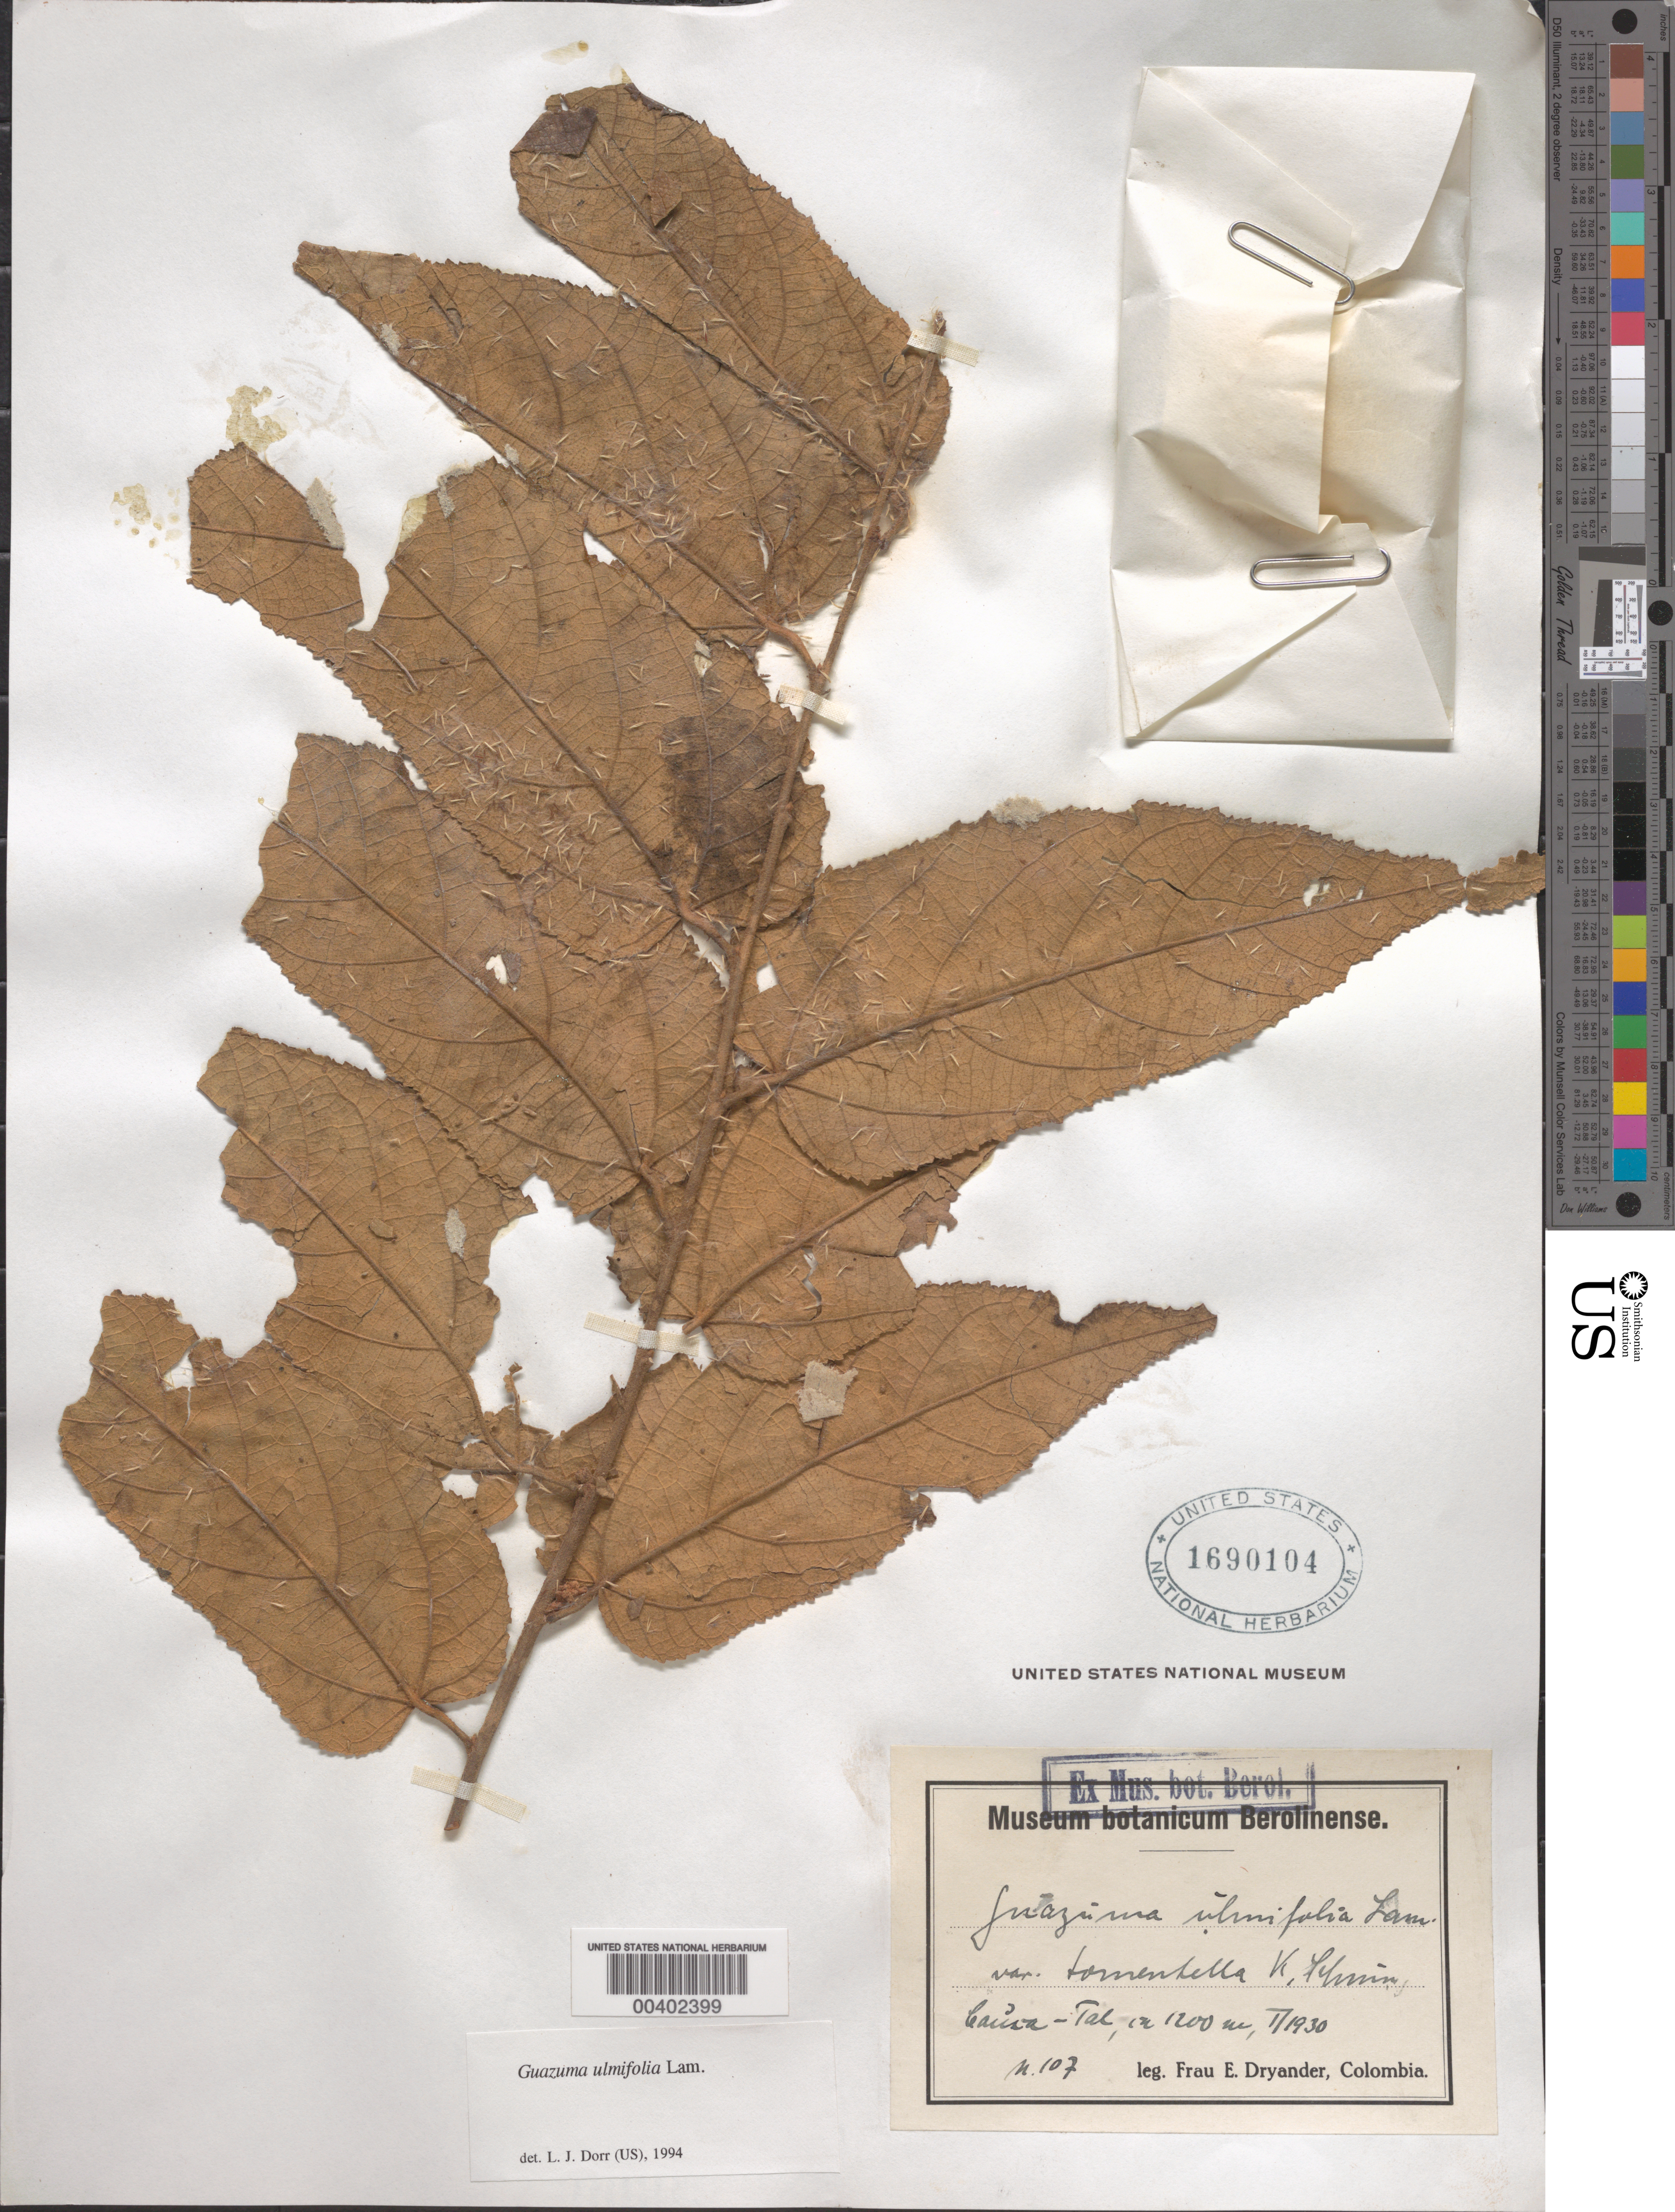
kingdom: Plantae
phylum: Tracheophyta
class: Magnoliopsida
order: Malvales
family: Malvaceae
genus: Guazuma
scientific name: Guazuma ulmifolia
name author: Lam.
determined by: Dorr, L. J., (BOT), Smithsonian Institution - National Museum of Natural History (UNITED STATES)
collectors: E. I. Dryander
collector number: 107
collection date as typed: Jan 1930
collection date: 1930-01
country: Colombia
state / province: Cauca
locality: Tal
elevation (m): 1200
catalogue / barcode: US 1690104